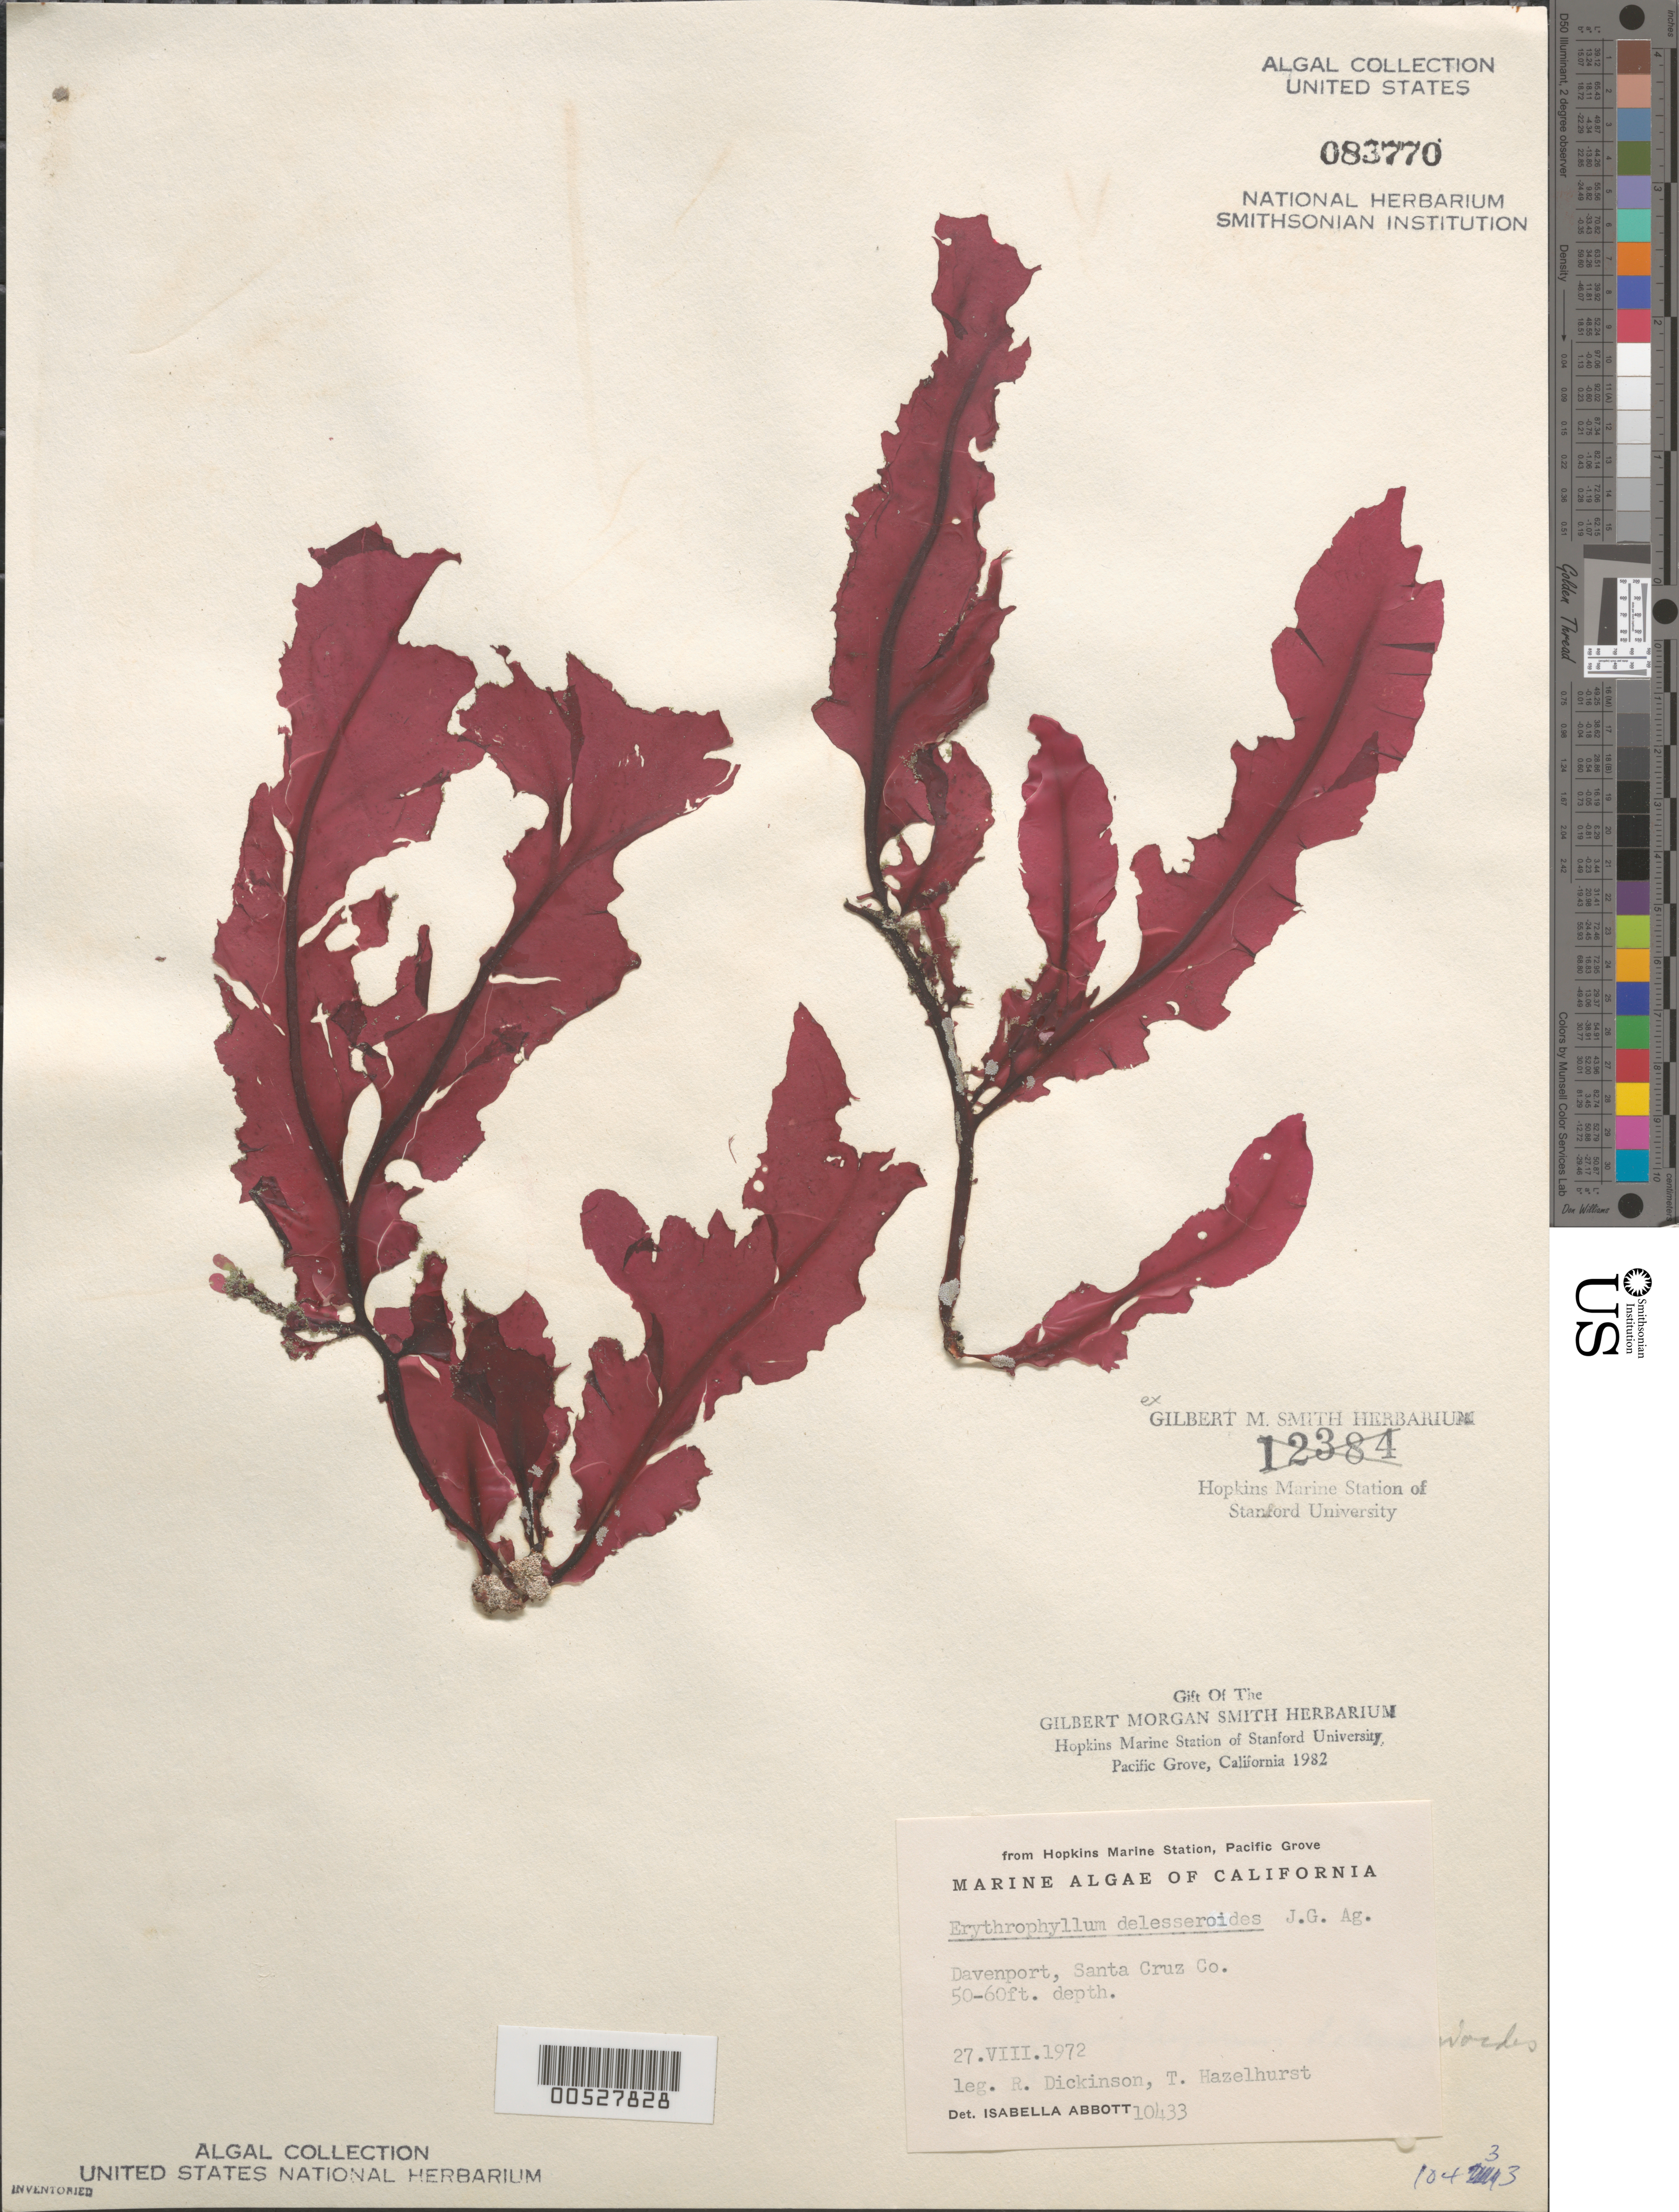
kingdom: Plantae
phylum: Rhodophyta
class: Florideophyceae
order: Gigartinales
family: Kallymeniaceae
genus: Erythrophyllum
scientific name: Erythrophyllum delesserioides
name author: J. Agardh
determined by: Abbott, Isabella A.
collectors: R. Dickinson & T. Hazelhurst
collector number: IAA 10433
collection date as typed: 27 Aug 1972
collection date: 1972-08-27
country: United States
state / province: California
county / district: Santa Cruz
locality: Davenport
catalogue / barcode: US 83770